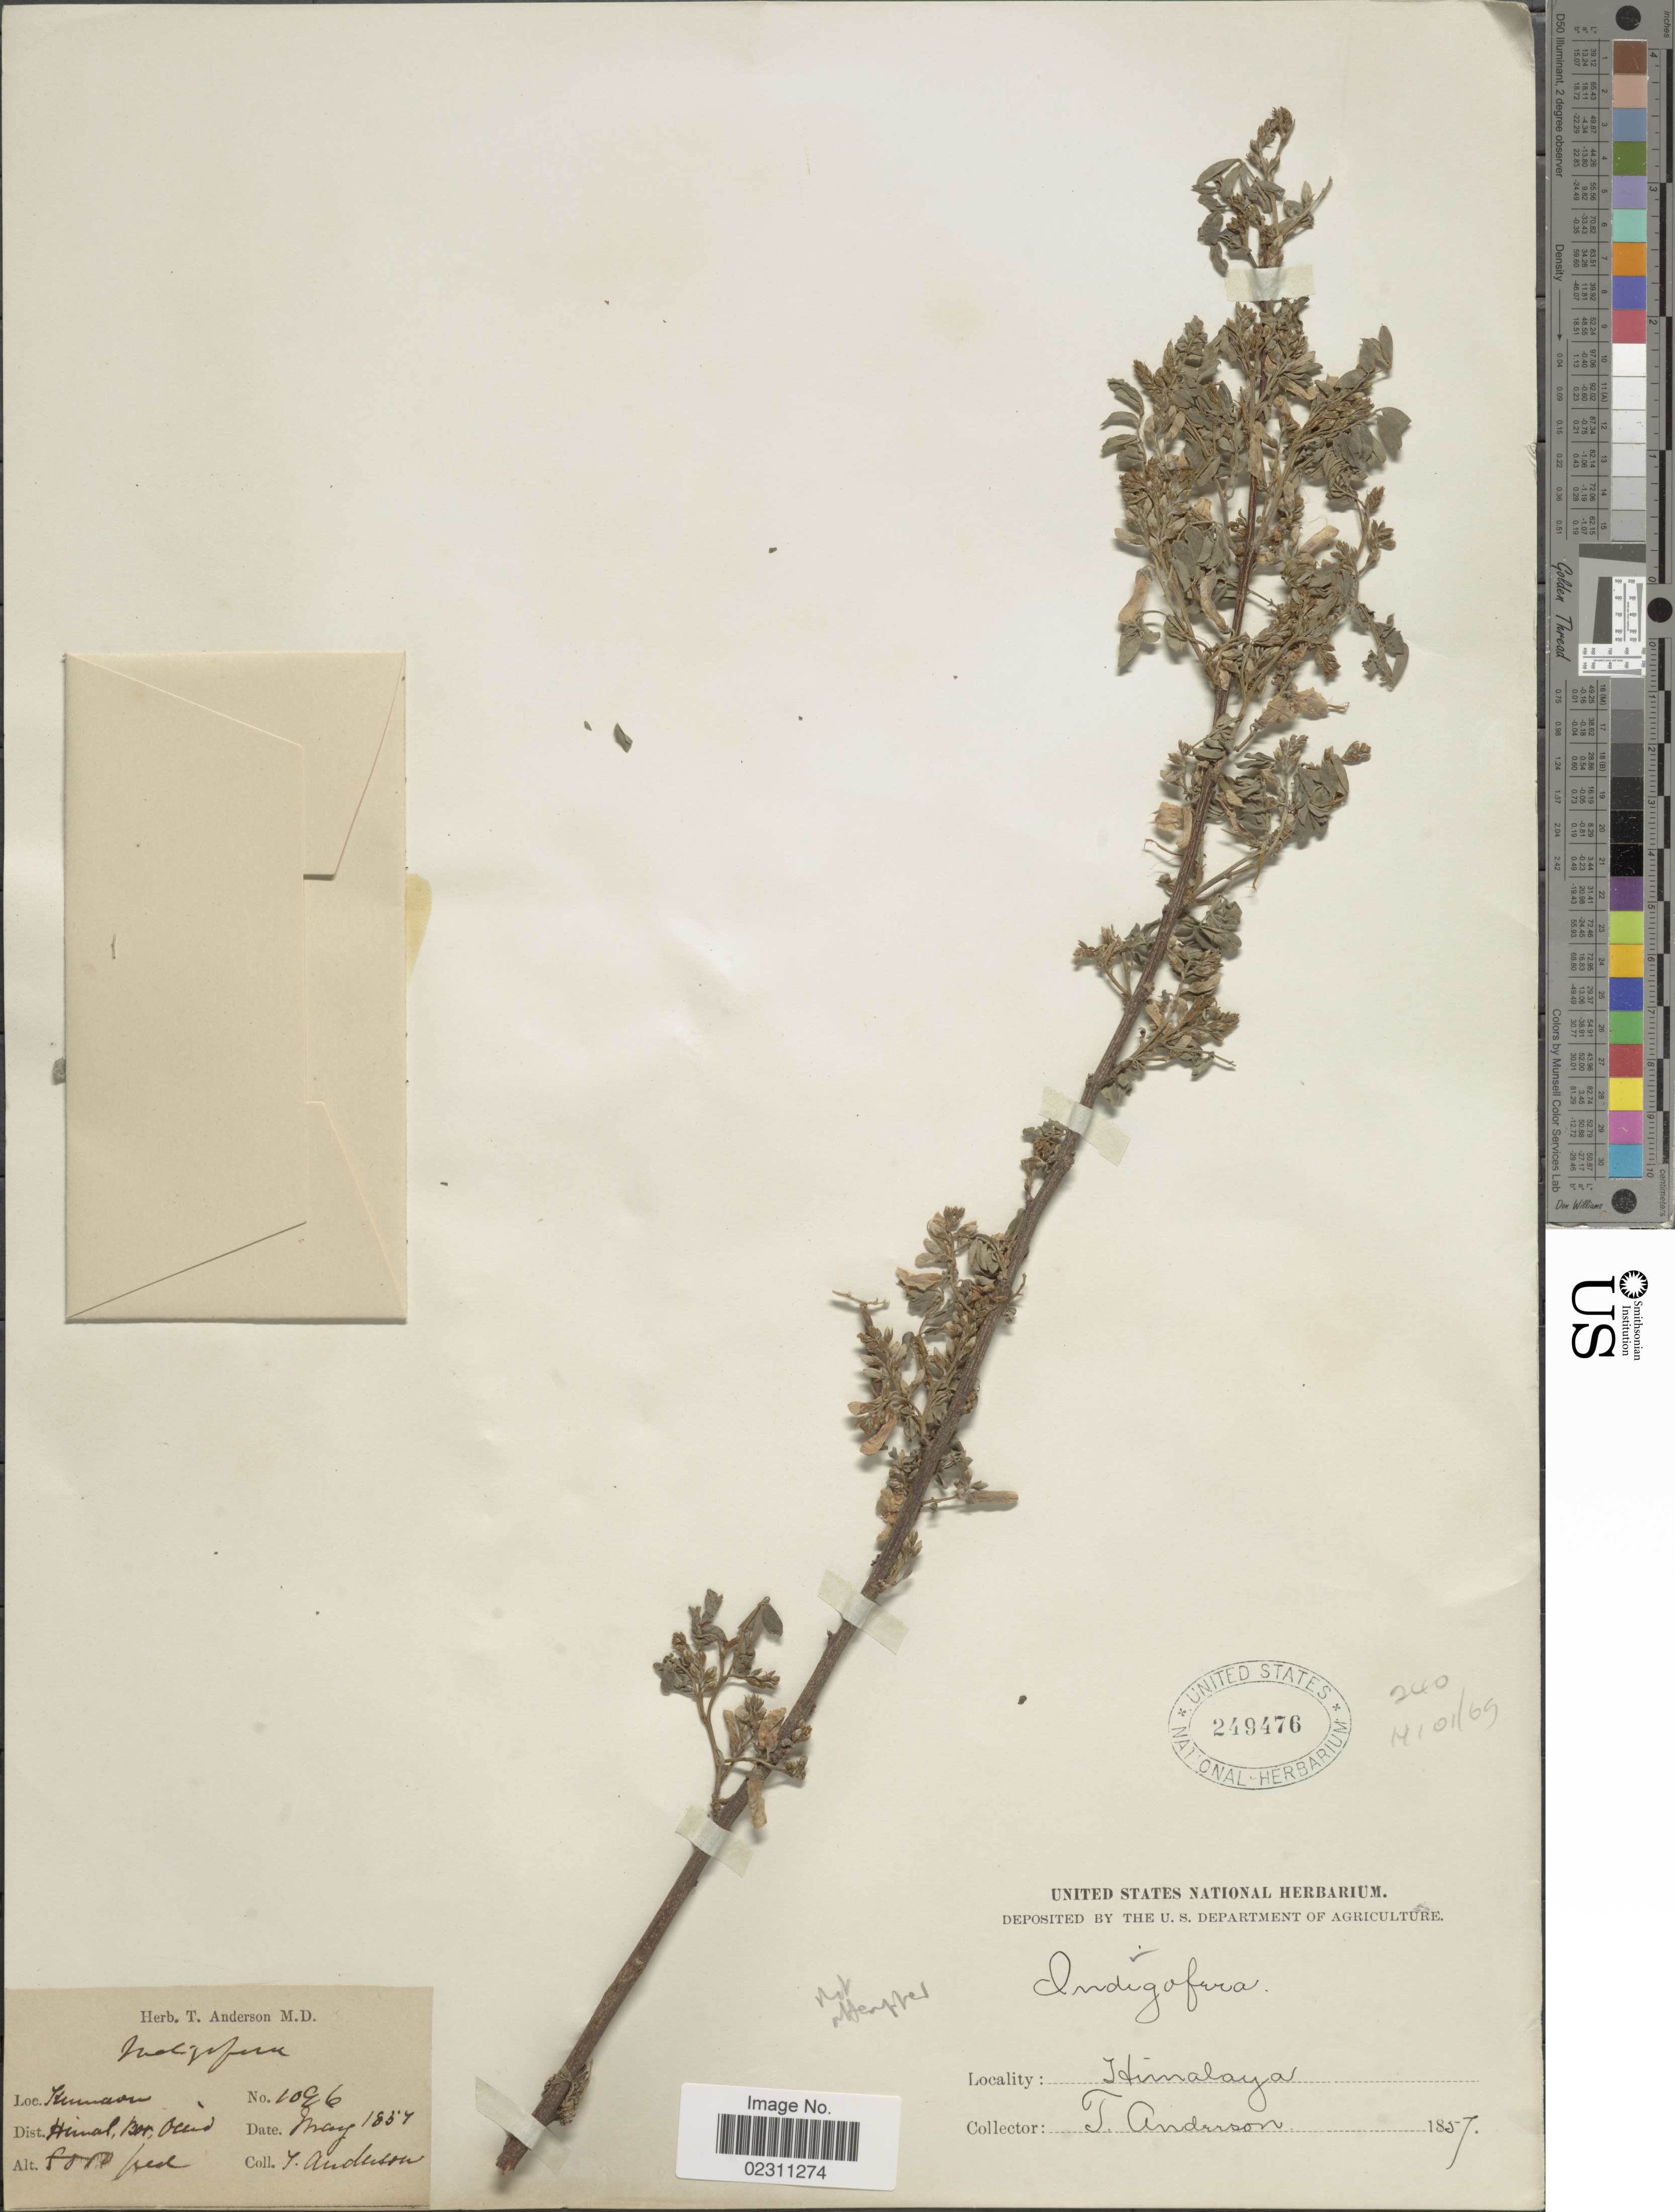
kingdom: Plantae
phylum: Tracheophyta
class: Magnoliopsida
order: Fabales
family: Fabaceae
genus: Indigofera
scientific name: Indigofera sp.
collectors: T. Anderson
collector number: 1096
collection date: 1857-05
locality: Himalaya, Bor. Occid.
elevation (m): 1524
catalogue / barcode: US 249476